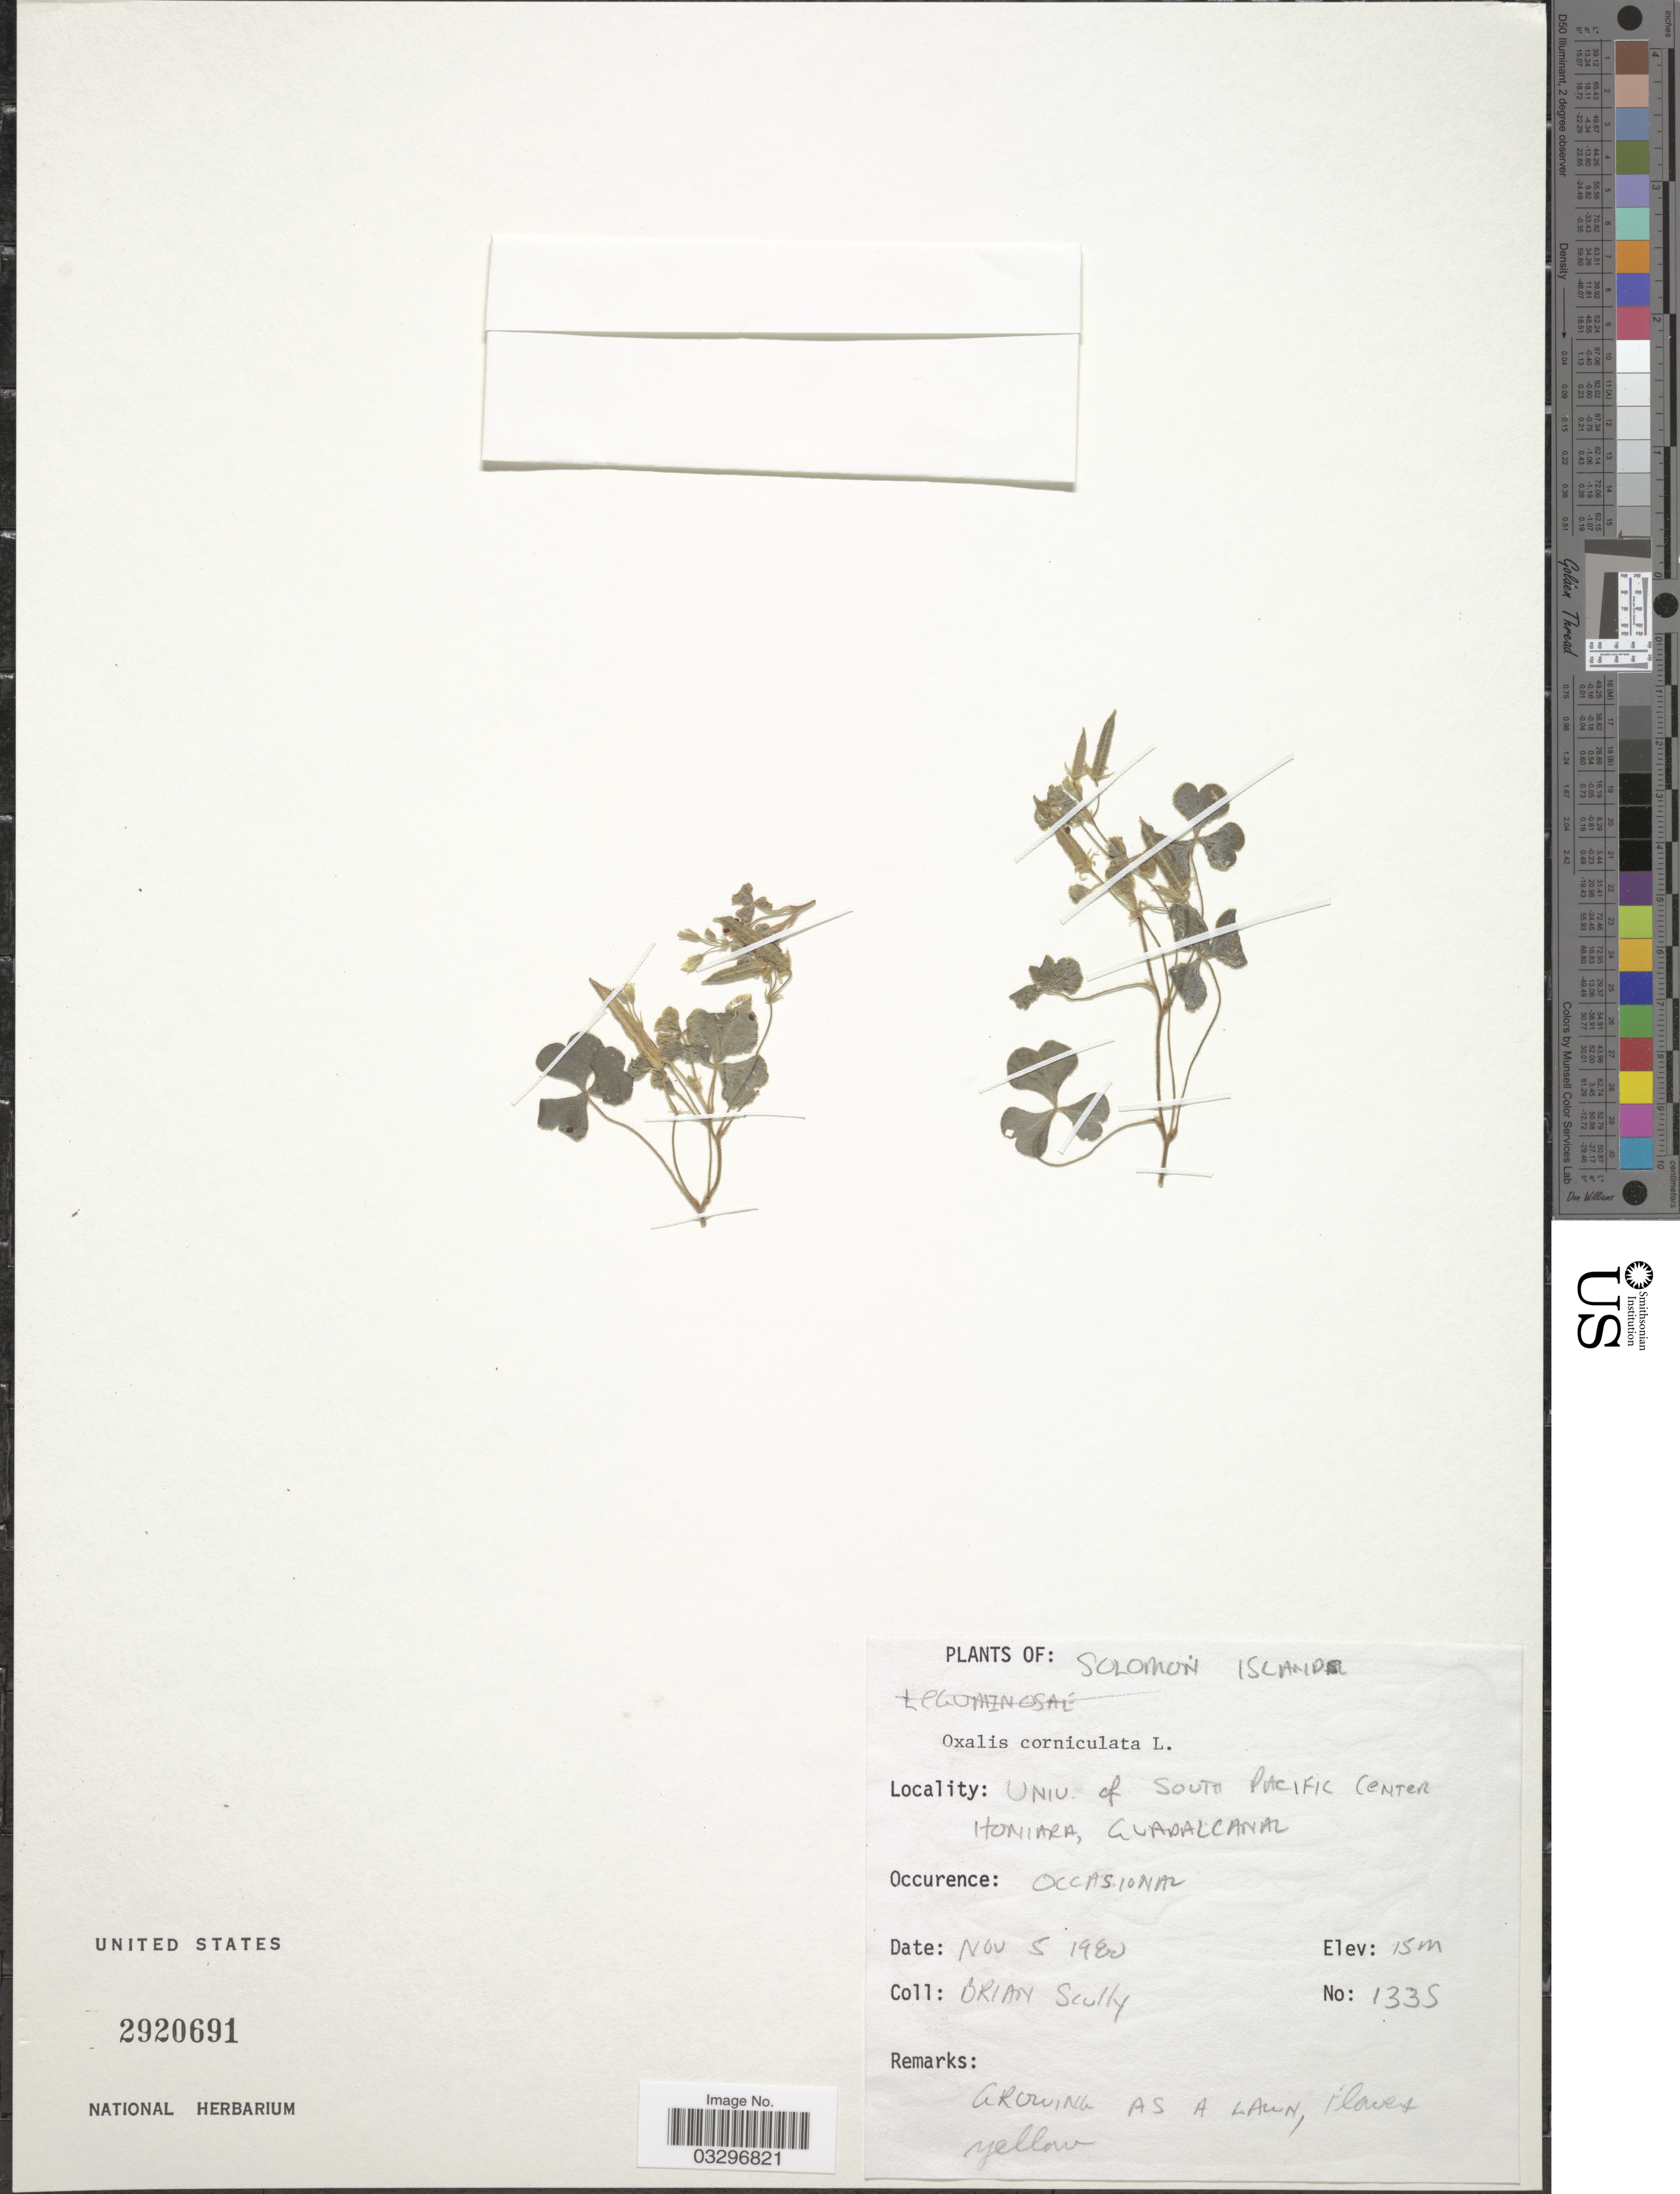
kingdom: Plantae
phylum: Tracheophyta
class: Magnoliopsida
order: Oxalidales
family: Oxalidaceae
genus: Oxalis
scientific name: Oxalis sp.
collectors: B. Scully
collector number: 1335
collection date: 1980-11-05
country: Solomon Islands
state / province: Solomon Islands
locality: Univ. of South Pacific Center, Honiara, Guadalcanal.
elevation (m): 15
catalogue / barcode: US 2920691